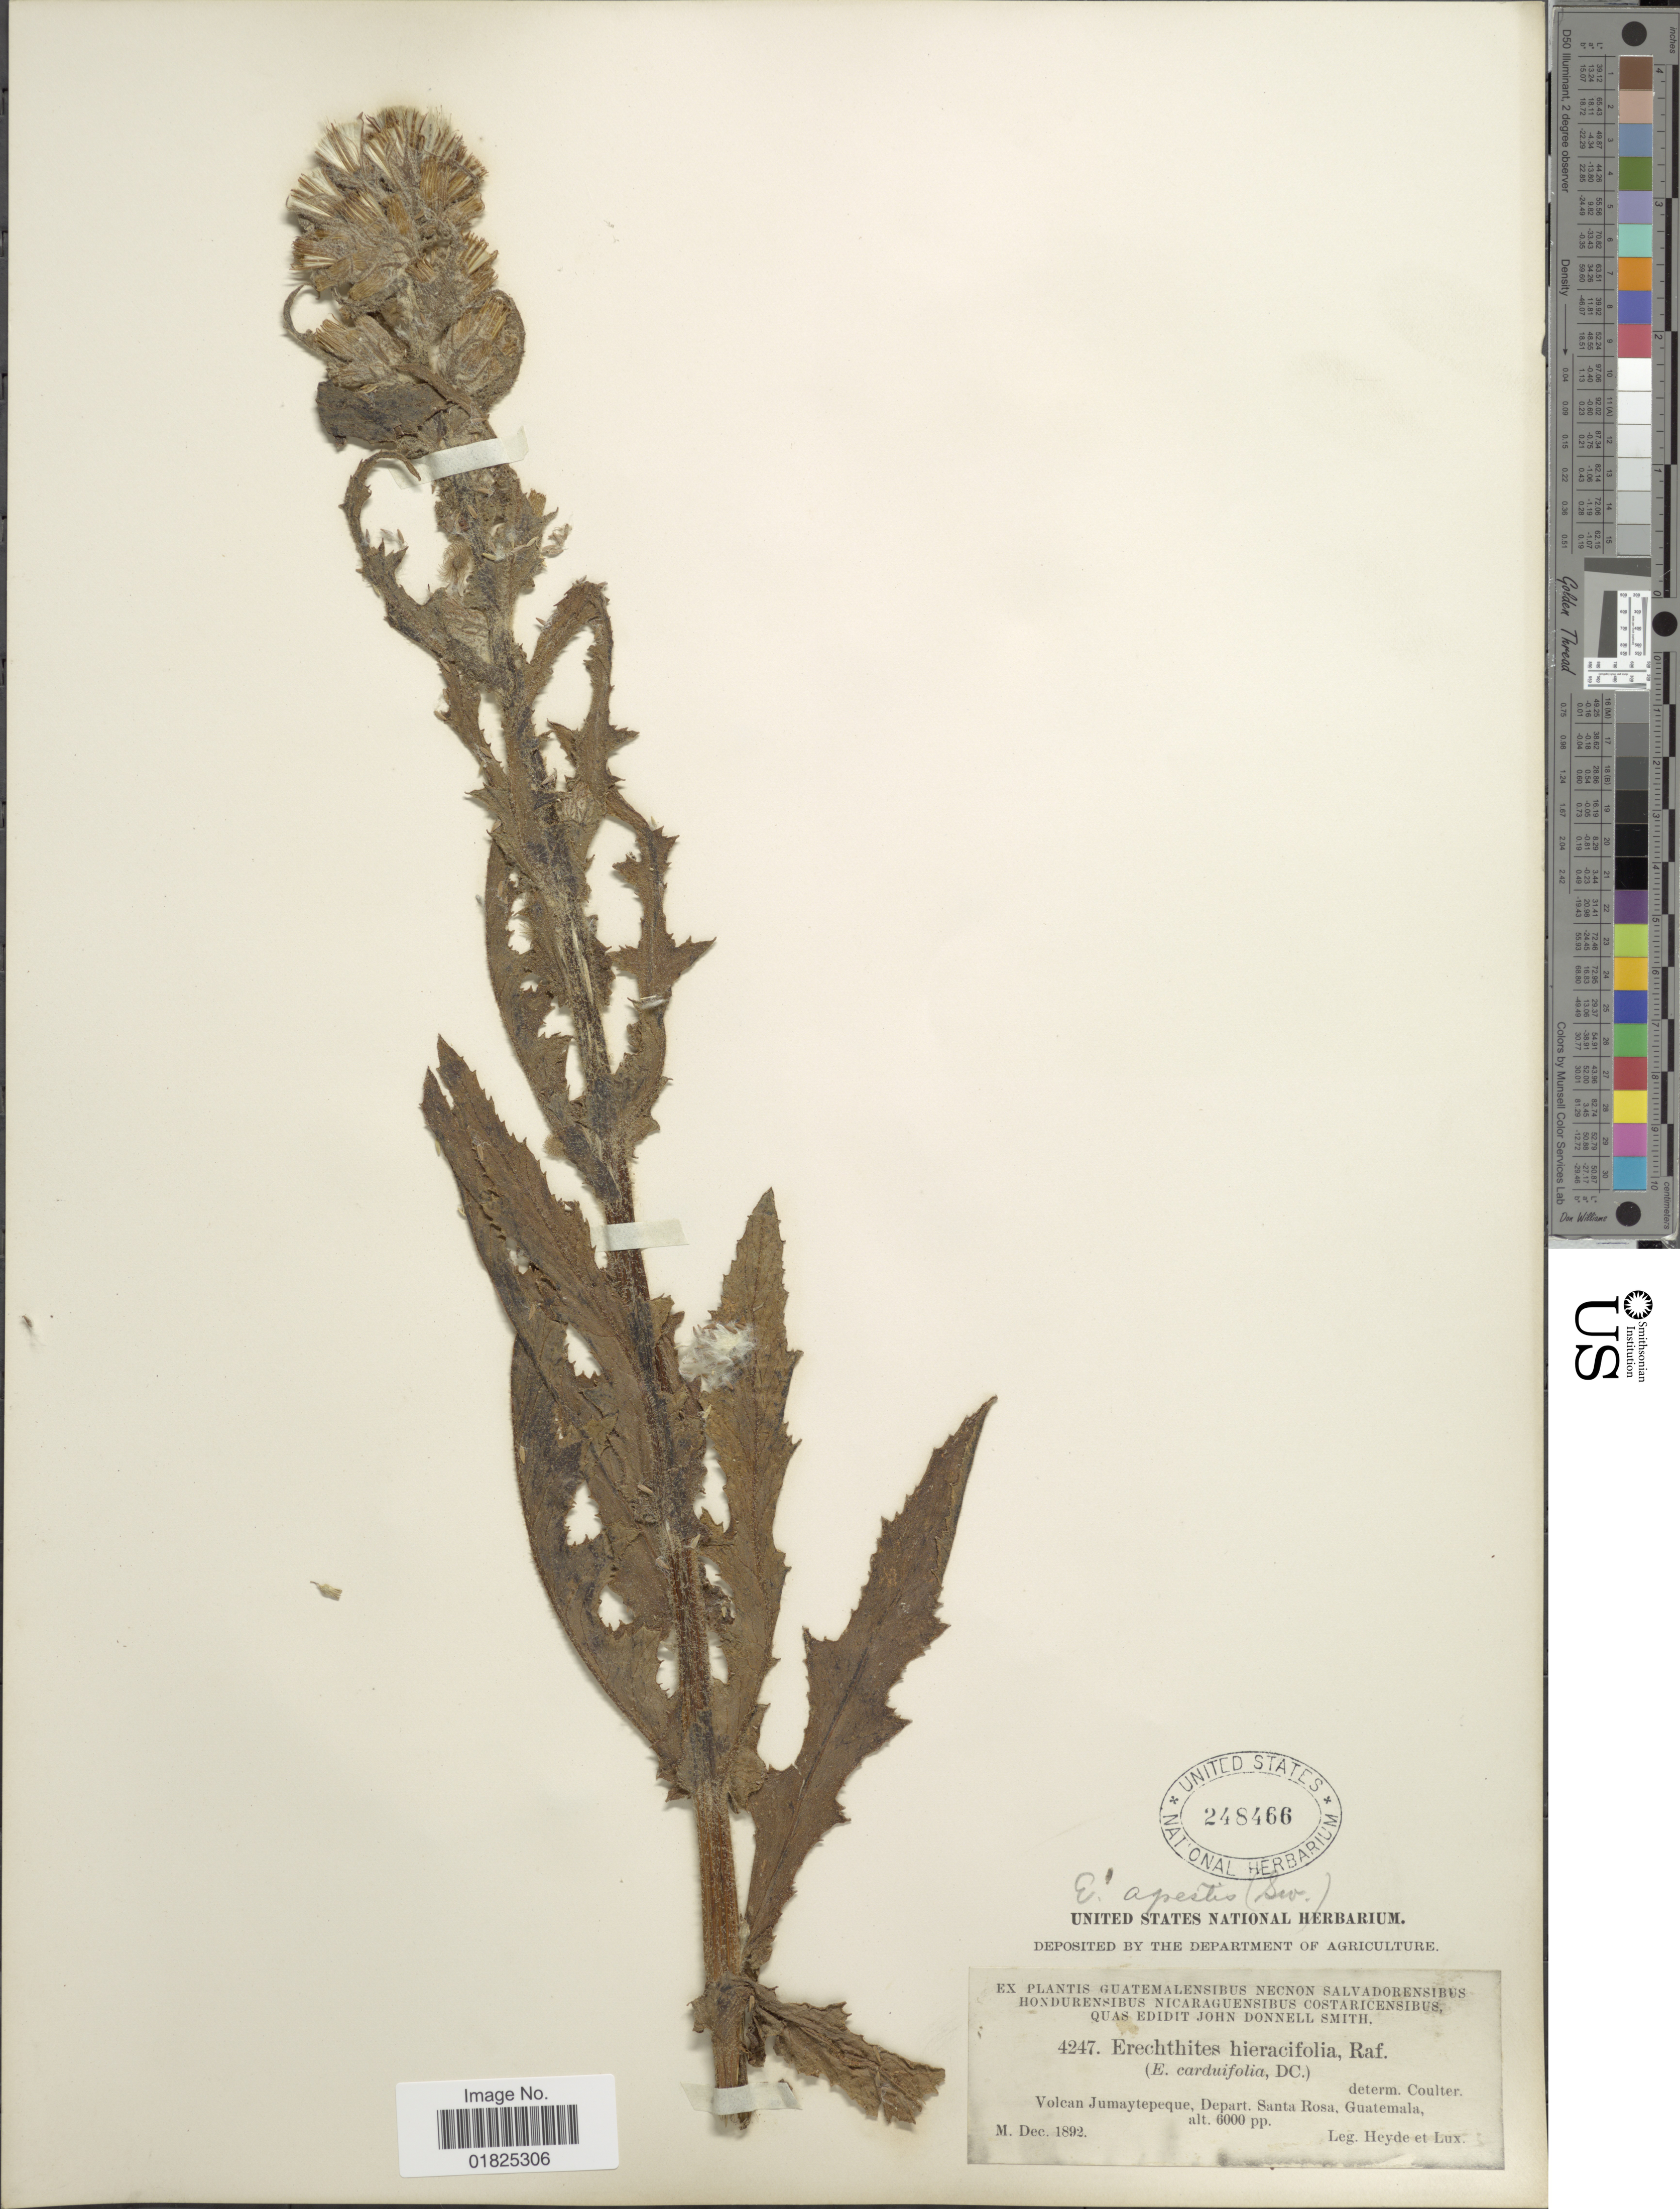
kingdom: Plantae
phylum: Tracheophyta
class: Magnoliopsida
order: Asterales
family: Asteraceae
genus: Erechtites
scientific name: Erechtites hieraciifolius var. cacaliodes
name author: (Fisch. ex Spreng.) Less. ex Griseb.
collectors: Heyde & Lux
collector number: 4247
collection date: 1892-12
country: Guatemala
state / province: Santa Rosa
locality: Volcan Jumaytepeque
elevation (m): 1829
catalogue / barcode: US 248466